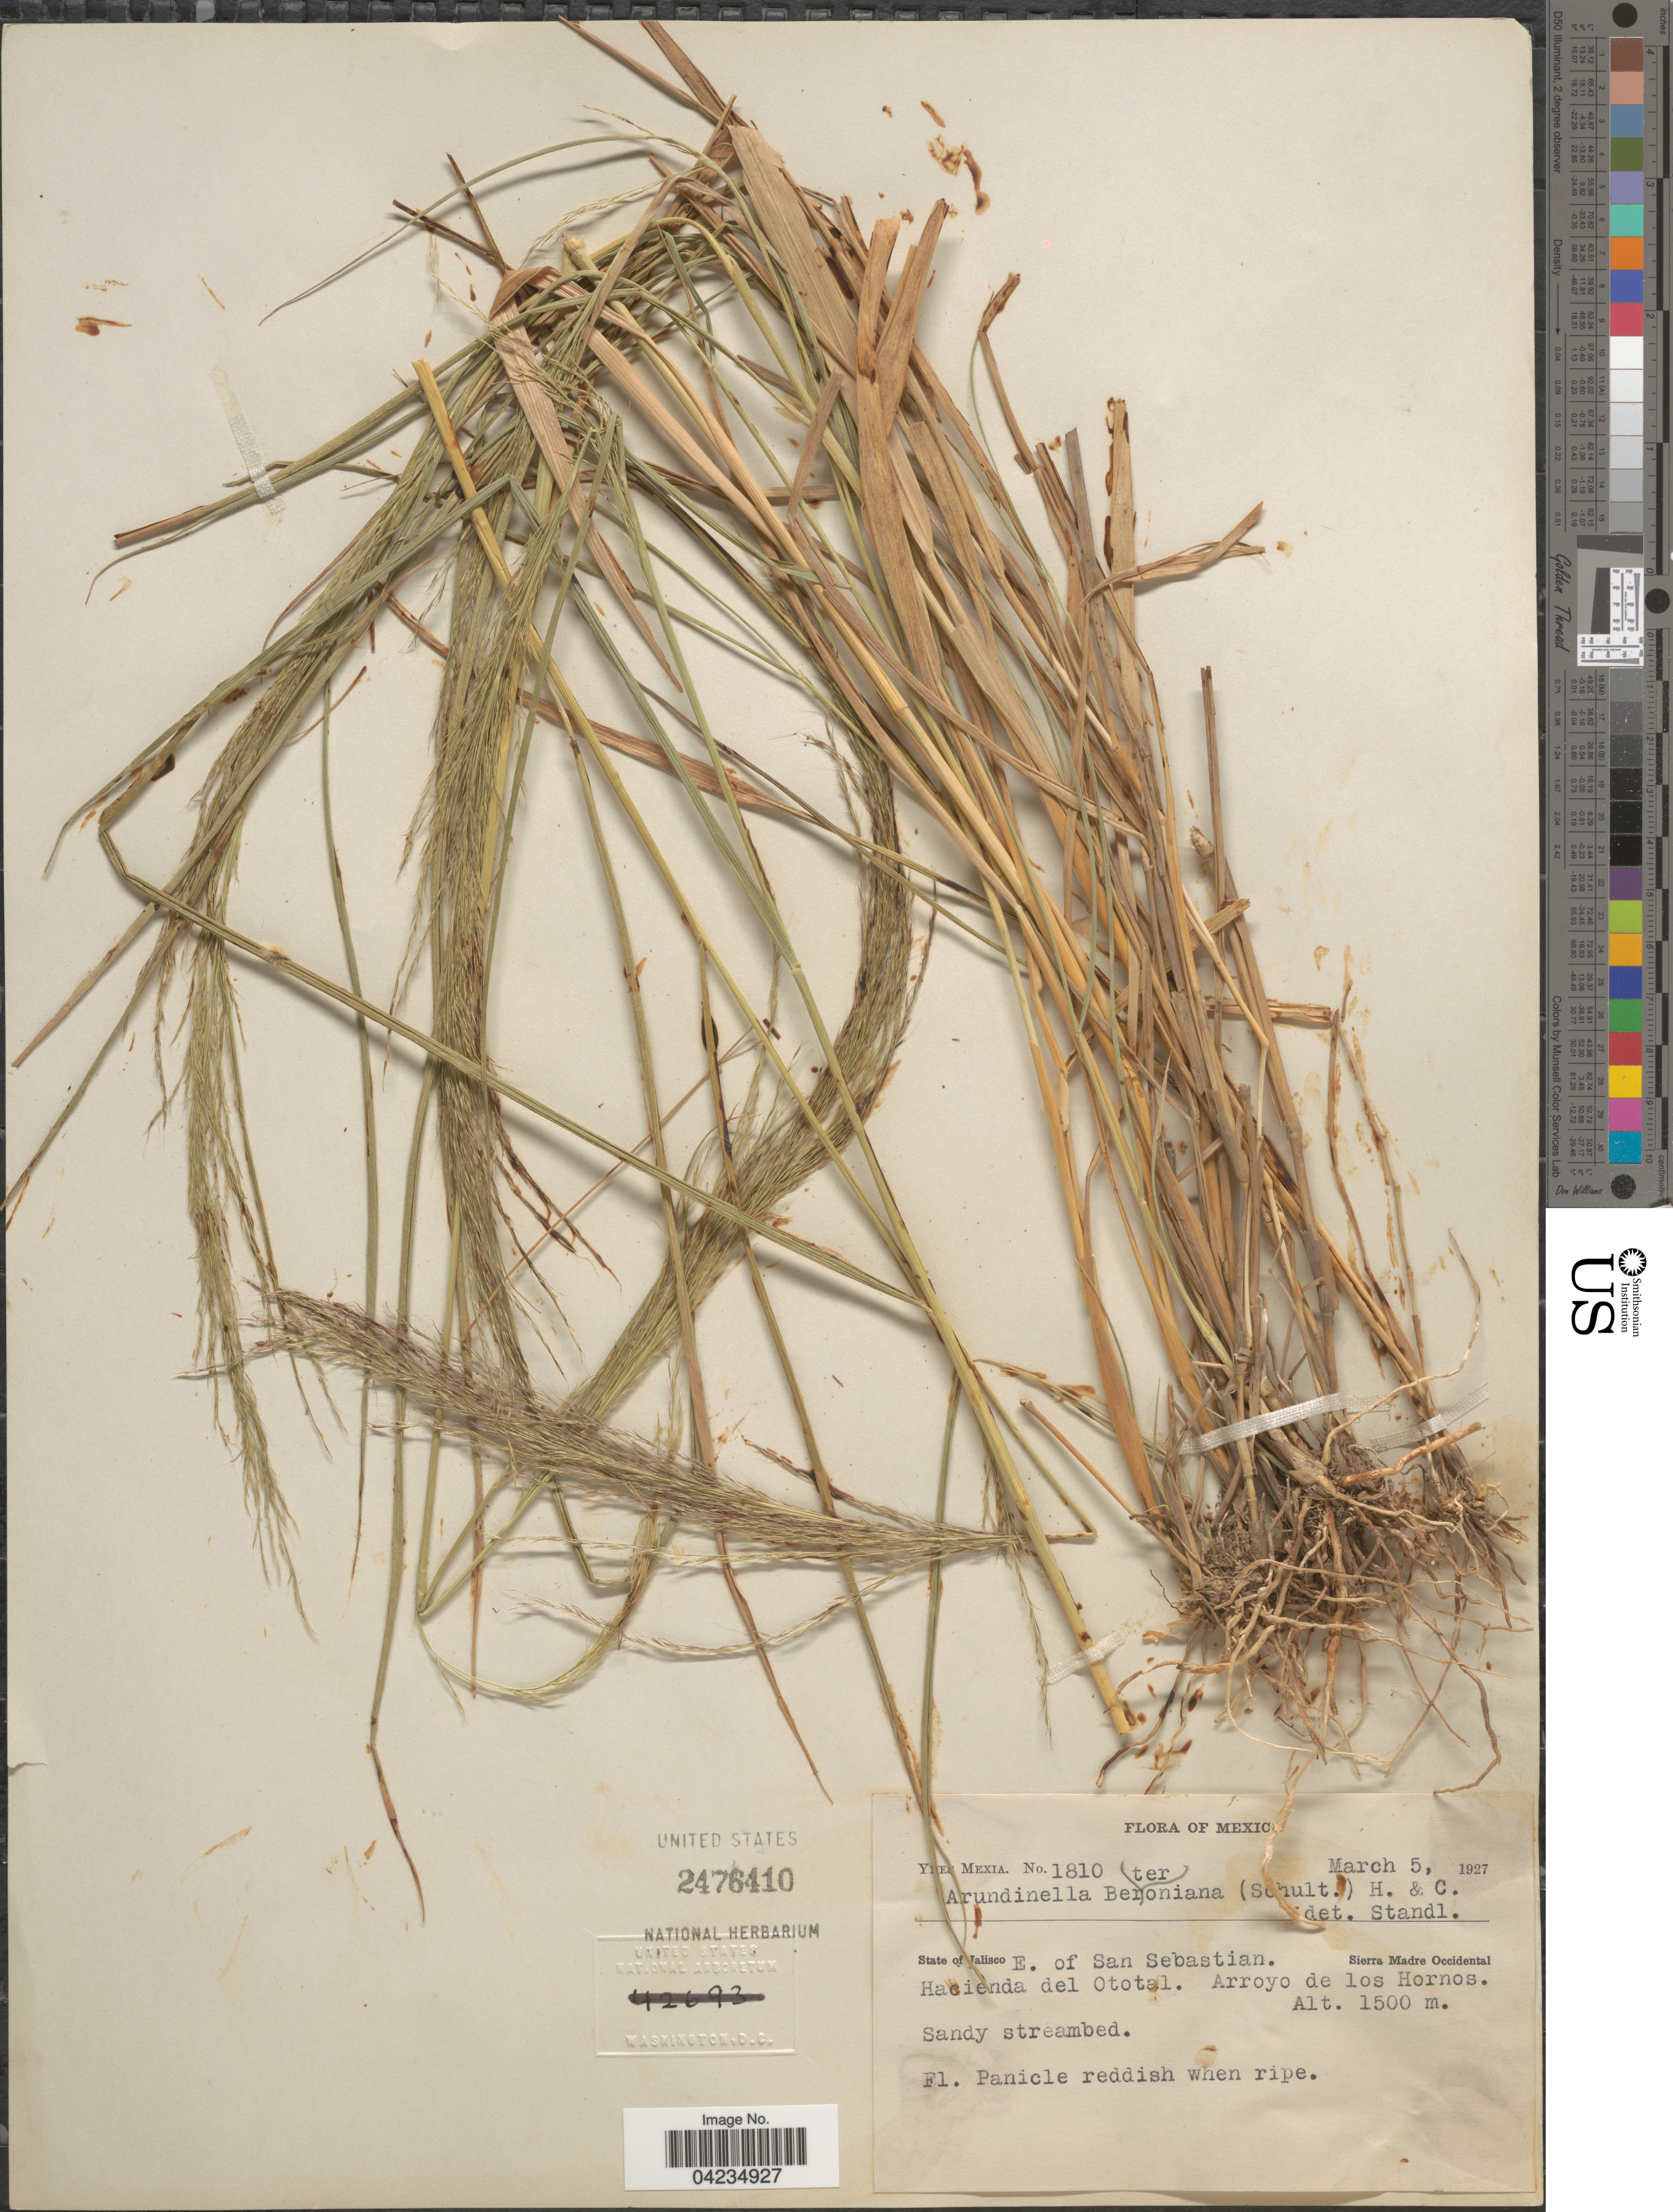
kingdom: Plantae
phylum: Tracheophyta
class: Liliopsida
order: Poales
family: Poaceae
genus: Arundinella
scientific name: Arundinella berteroniana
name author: (Schult.) Hitchc. & Chase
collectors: Y. Mexia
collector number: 1810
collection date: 1927-03-05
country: Mexico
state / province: Jalisco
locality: E. of San Sebastian. Hacienda del Ototal. Arroyo de los Hornos. Sierra Madre Occidental.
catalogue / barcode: US 2476410